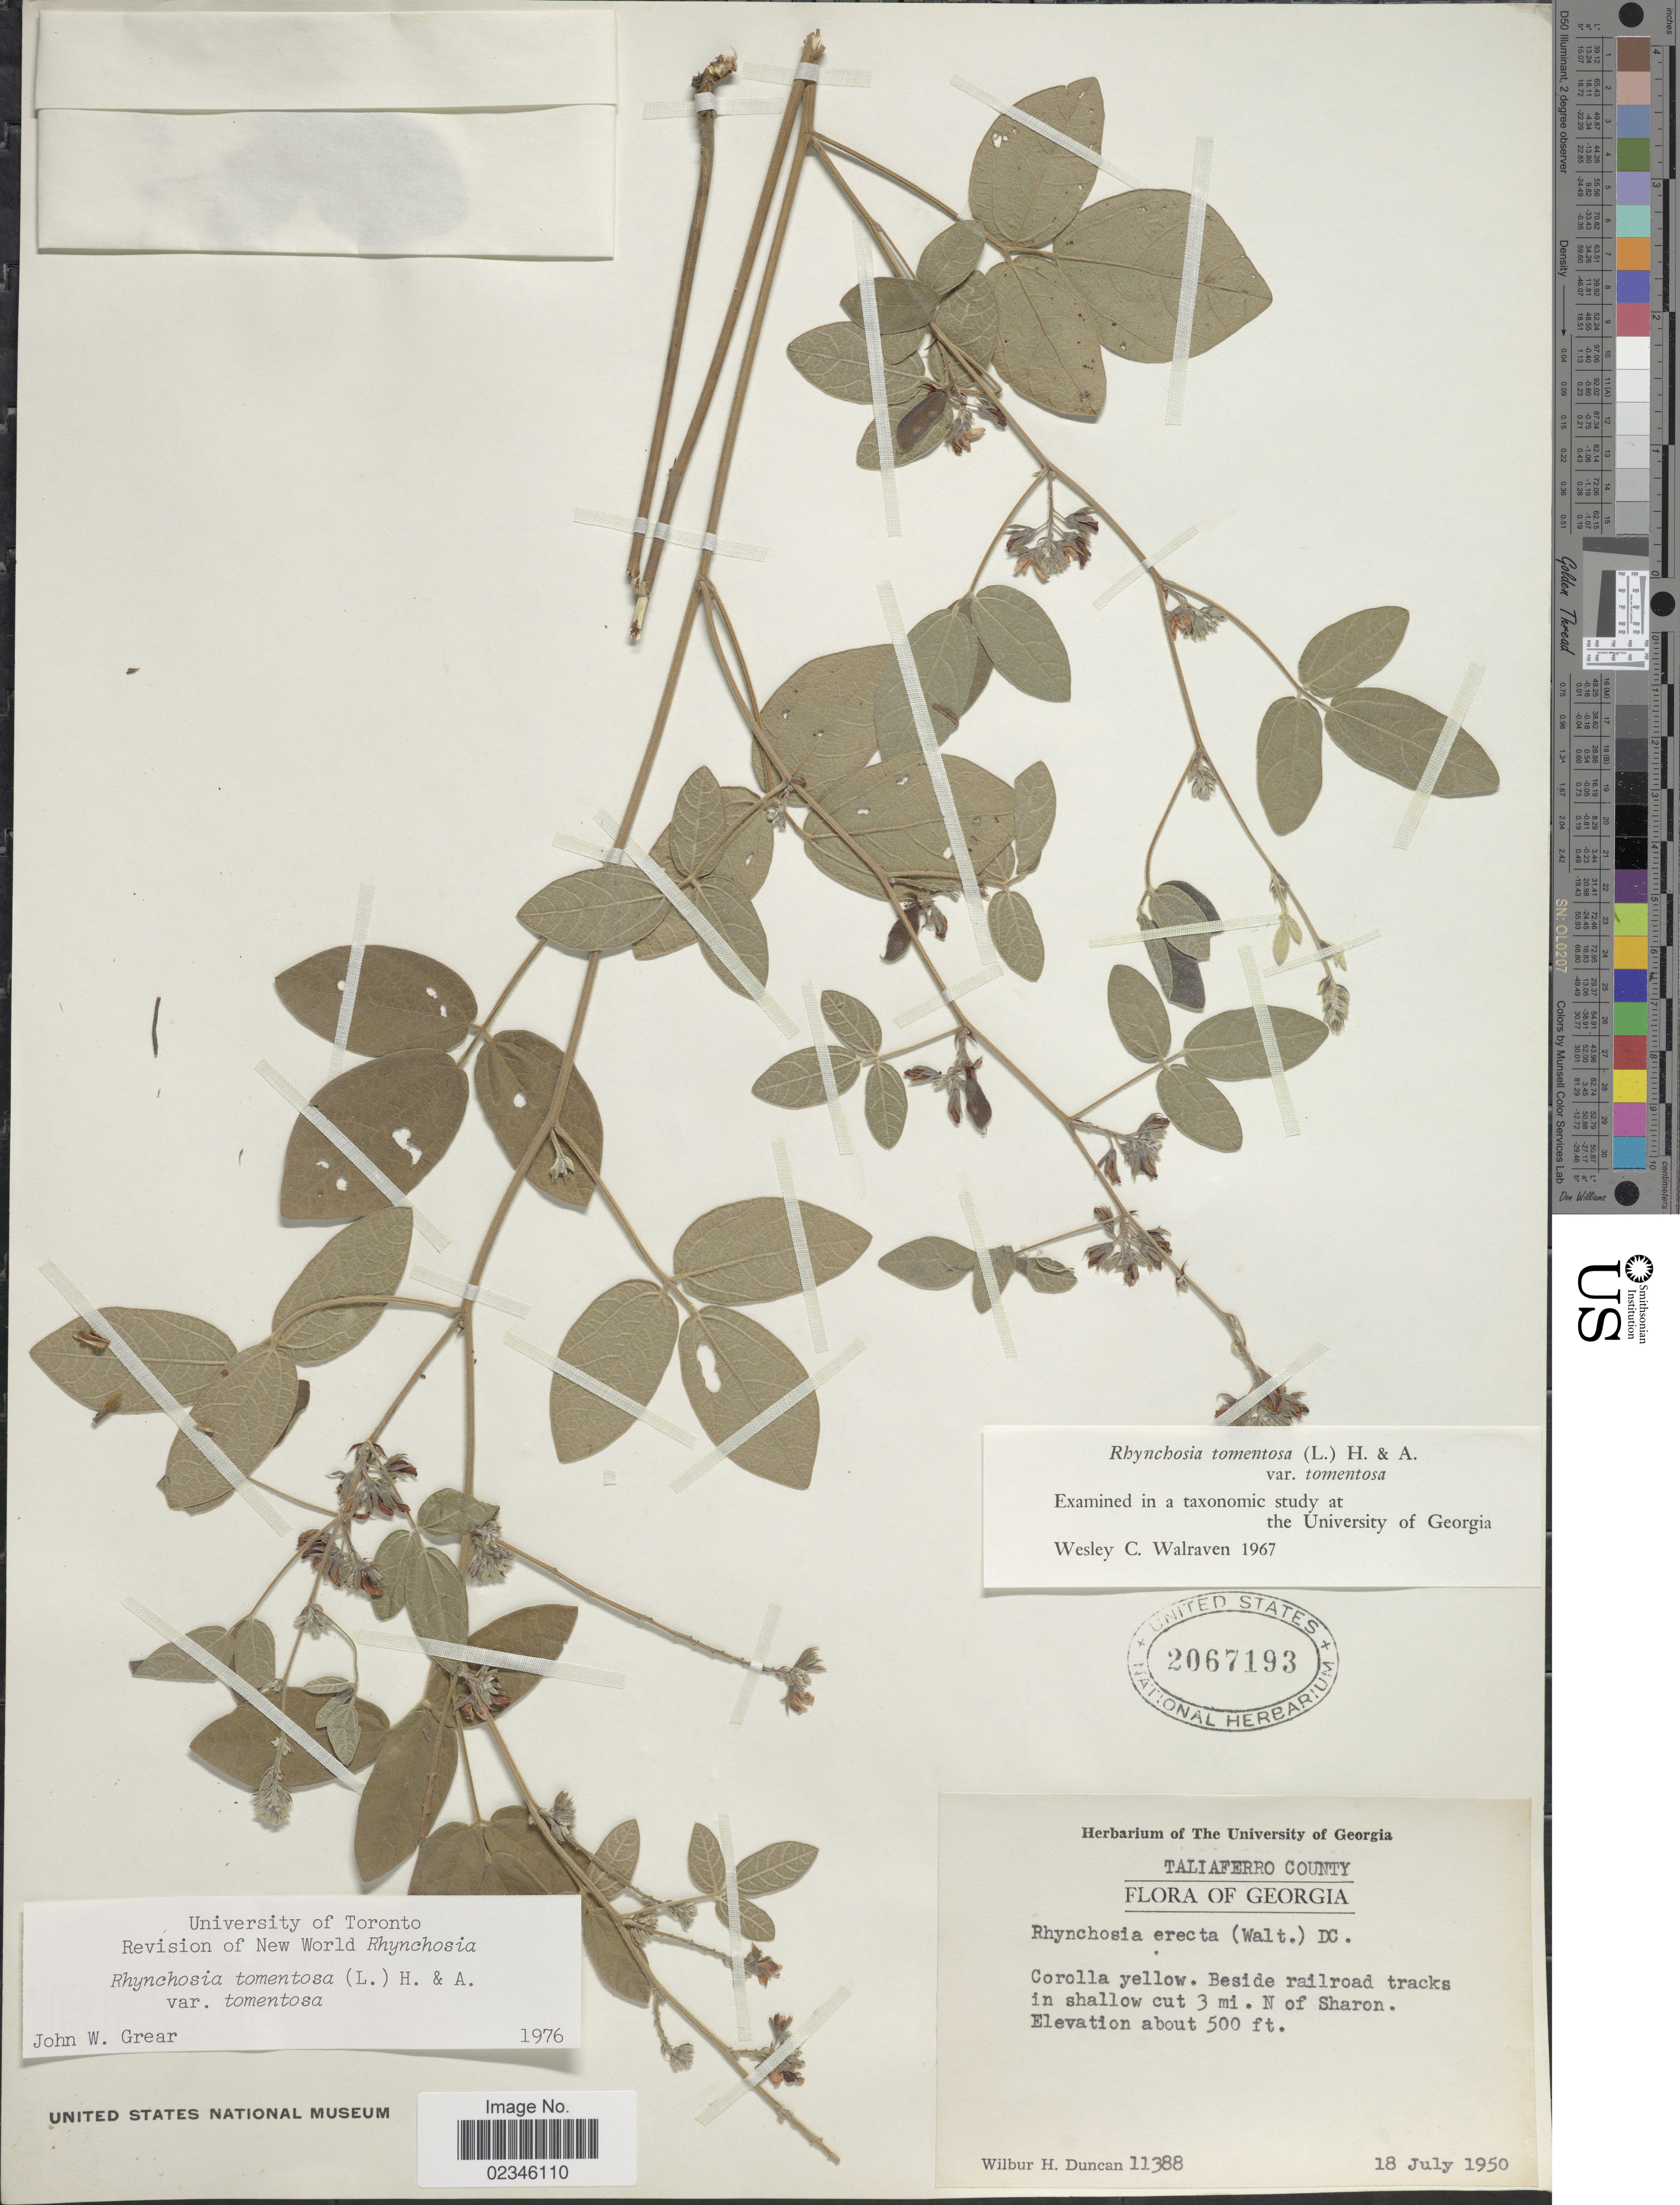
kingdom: Plantae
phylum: Tracheophyta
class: Magnoliopsida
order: Fabales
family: Fabaceae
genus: Rhynchosia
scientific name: Rhynchosia tomentosa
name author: (L.) Hook. & Arn.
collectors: W. H. Duncan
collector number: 11388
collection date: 1950-07-18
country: United States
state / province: Georgia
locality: Taliaferro County. Beside railroad tracks in shallow cut 3 mi. N. of Sharon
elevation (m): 152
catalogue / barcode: US 2067193